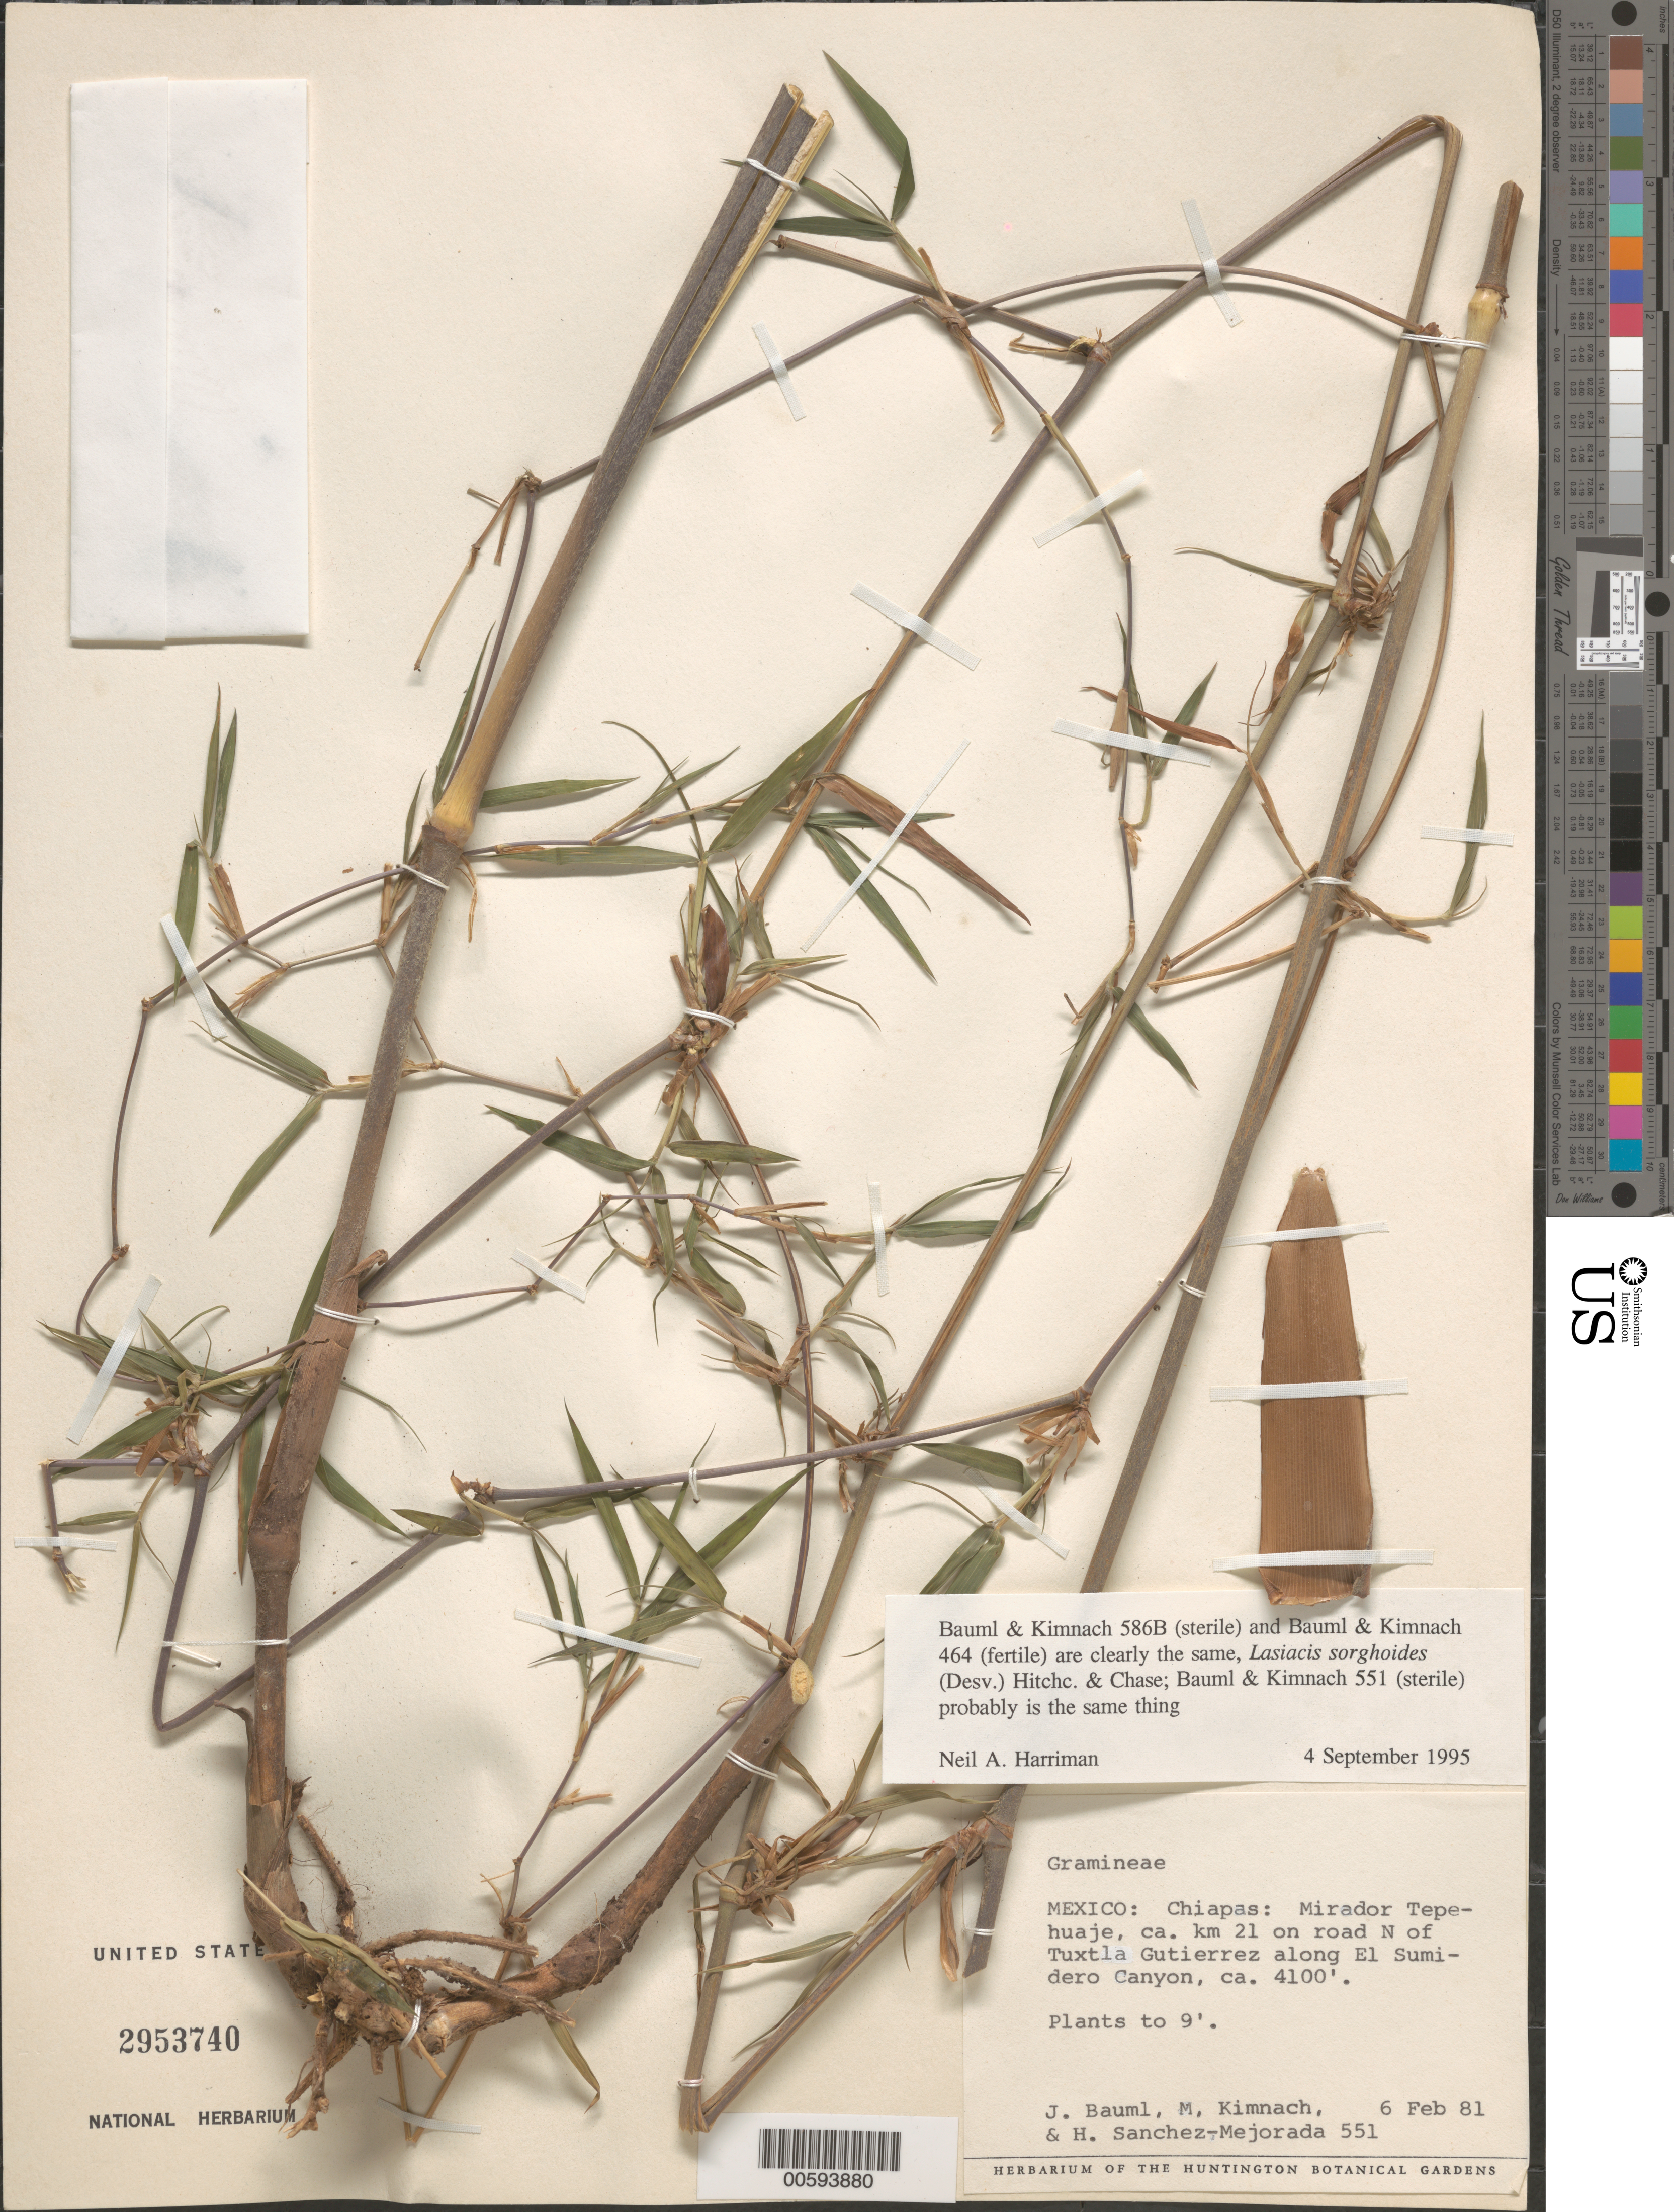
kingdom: Plantae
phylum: Tracheophyta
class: Liliopsida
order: Poales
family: Poaceae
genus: Lasiacis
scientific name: Lasiacis sorghoidea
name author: (Desv. ex Ham.) Hitchc. & Chase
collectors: J. Bauml, M. W. Kimnach & H. Sánchez-Mejorada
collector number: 551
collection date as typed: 6 Feb 1981 or 6 Feb 1881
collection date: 1881-02-06 or 1981-02-06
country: Mexico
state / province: Chiapas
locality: Mirador Tepehuaje, ca km 21 on road N of Tuxtla Gutierrez along El Sumidero Canyon.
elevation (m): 1250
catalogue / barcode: US 2953740